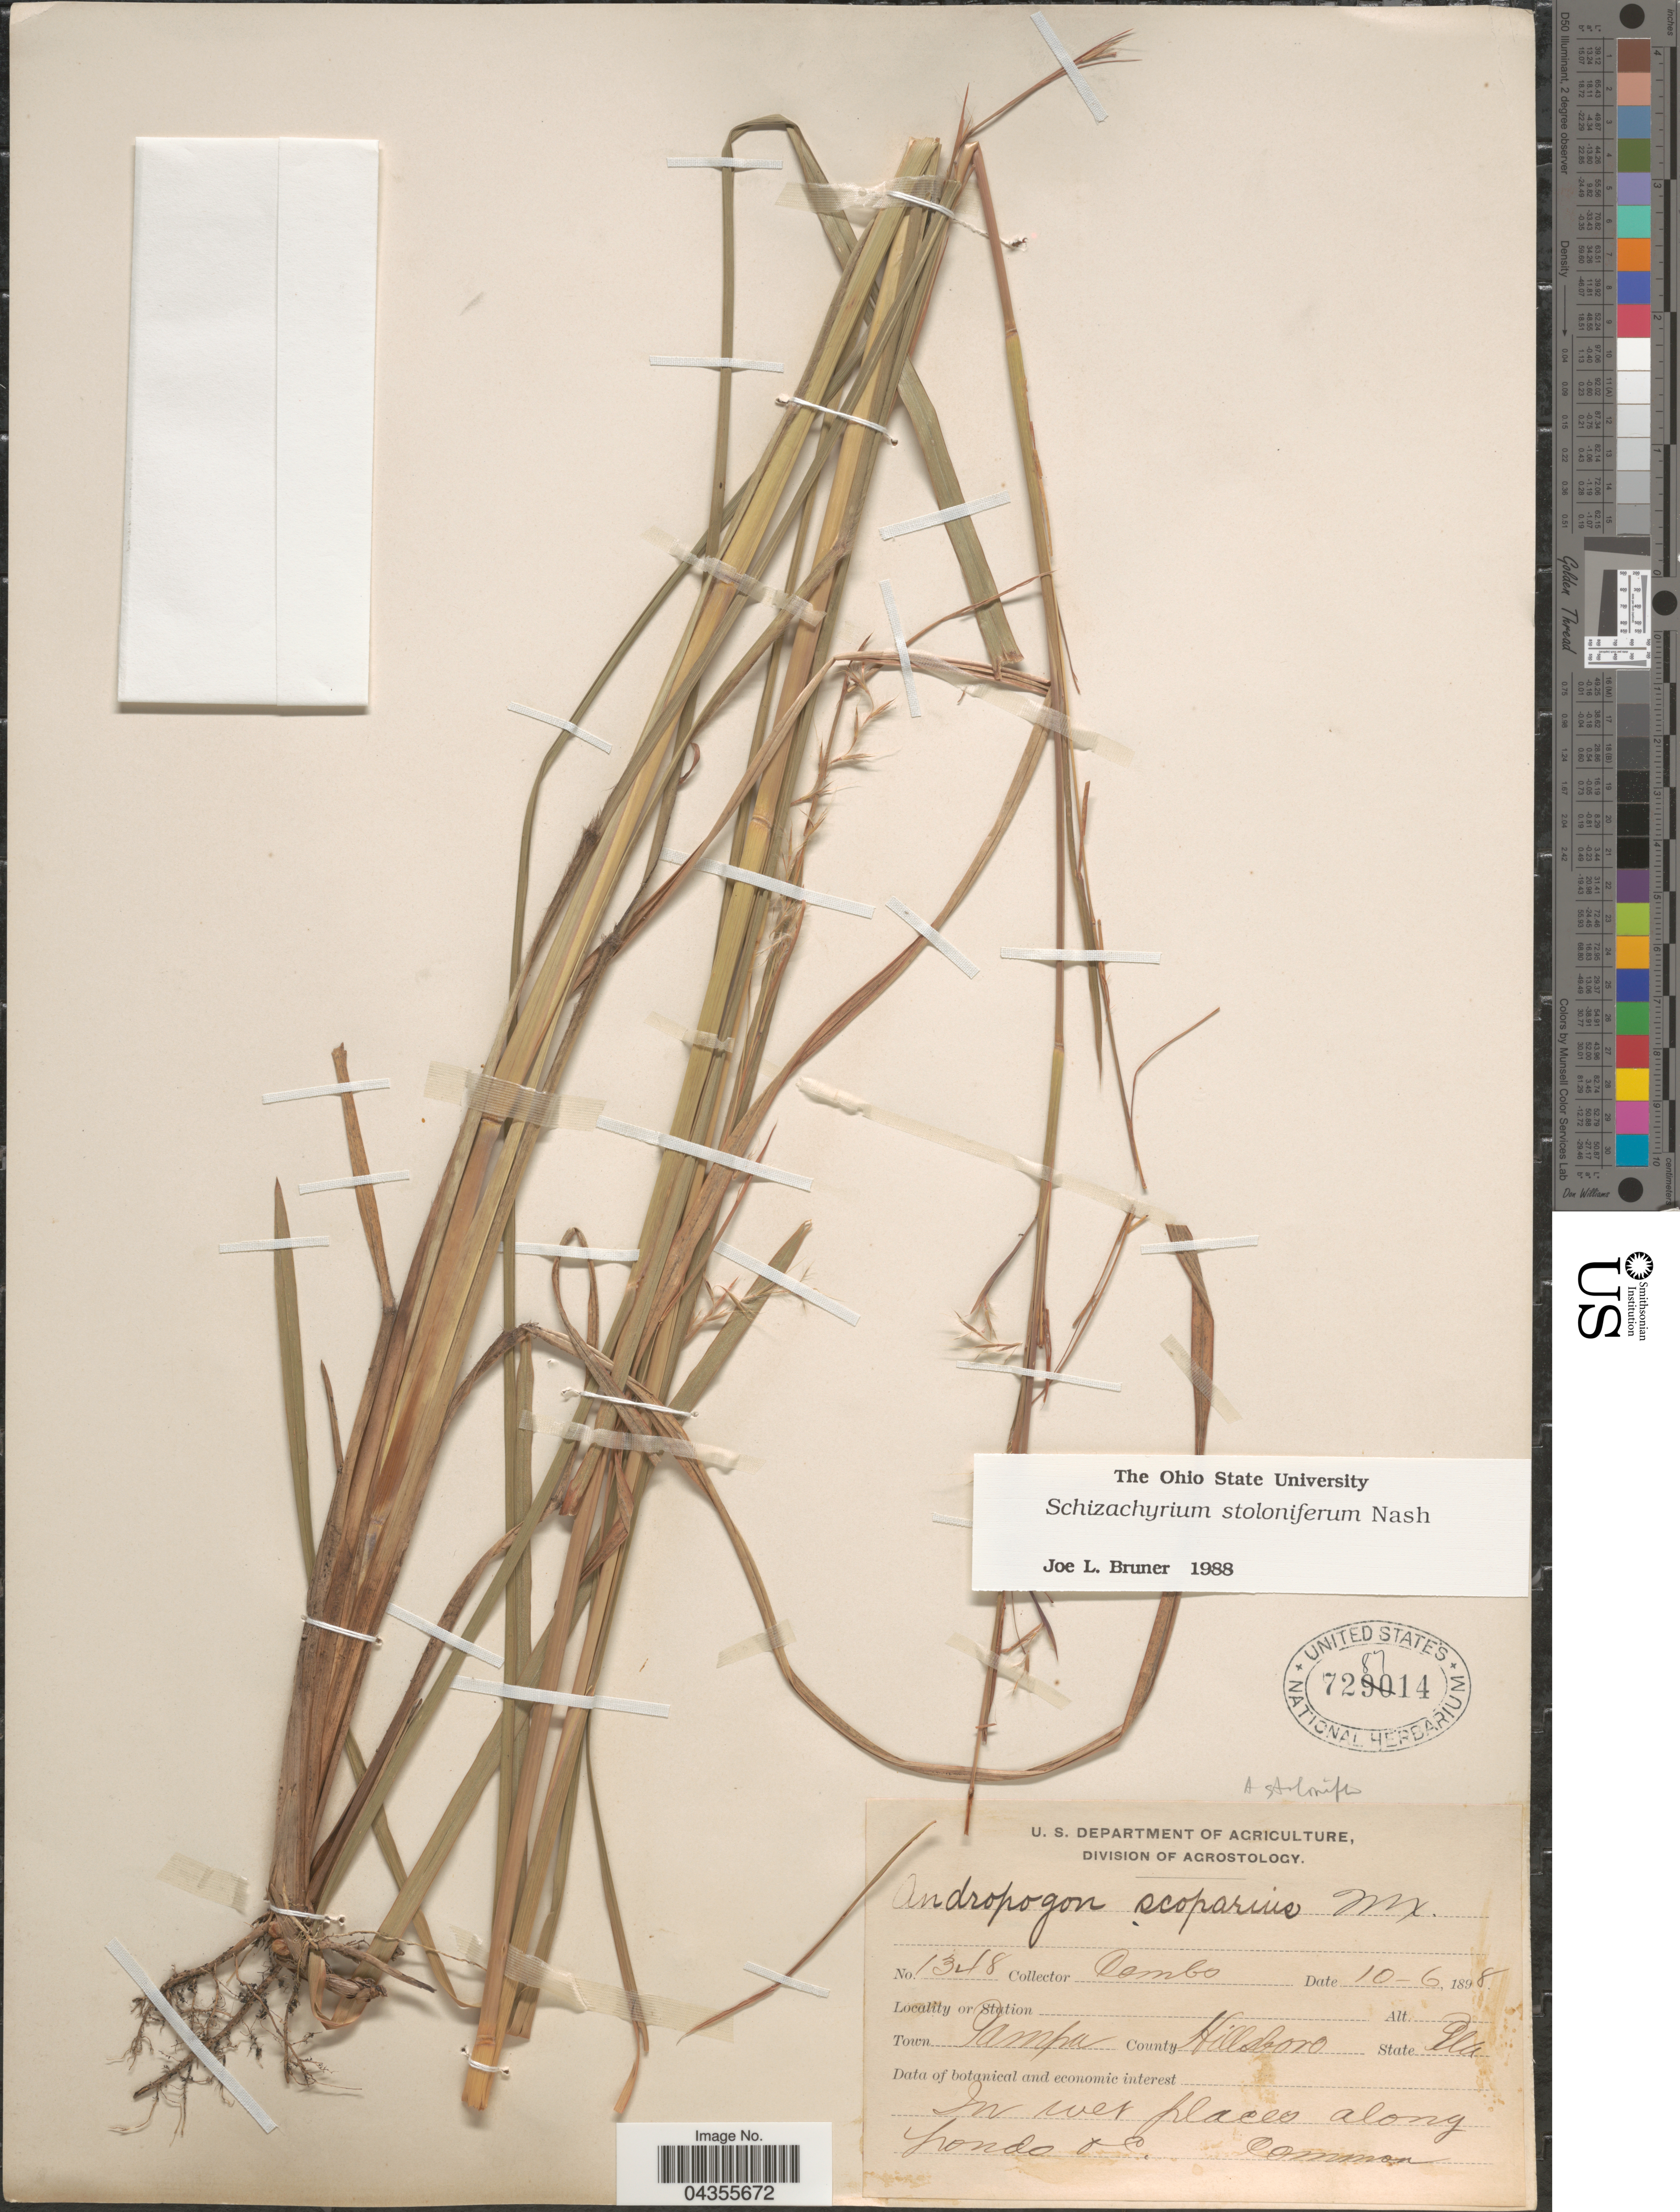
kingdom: Plantae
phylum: Tracheophyta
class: Liliopsida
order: Poales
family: Poaceae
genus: Schizachyrium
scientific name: Schizachyrium scoparium var. stoloniferum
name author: (Nash) Wipff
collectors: -. Combs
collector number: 1348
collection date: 1898-10-06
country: United States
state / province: Florida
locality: Town Tampa. County Hillsboro. In wet places along ponds.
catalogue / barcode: US 728714